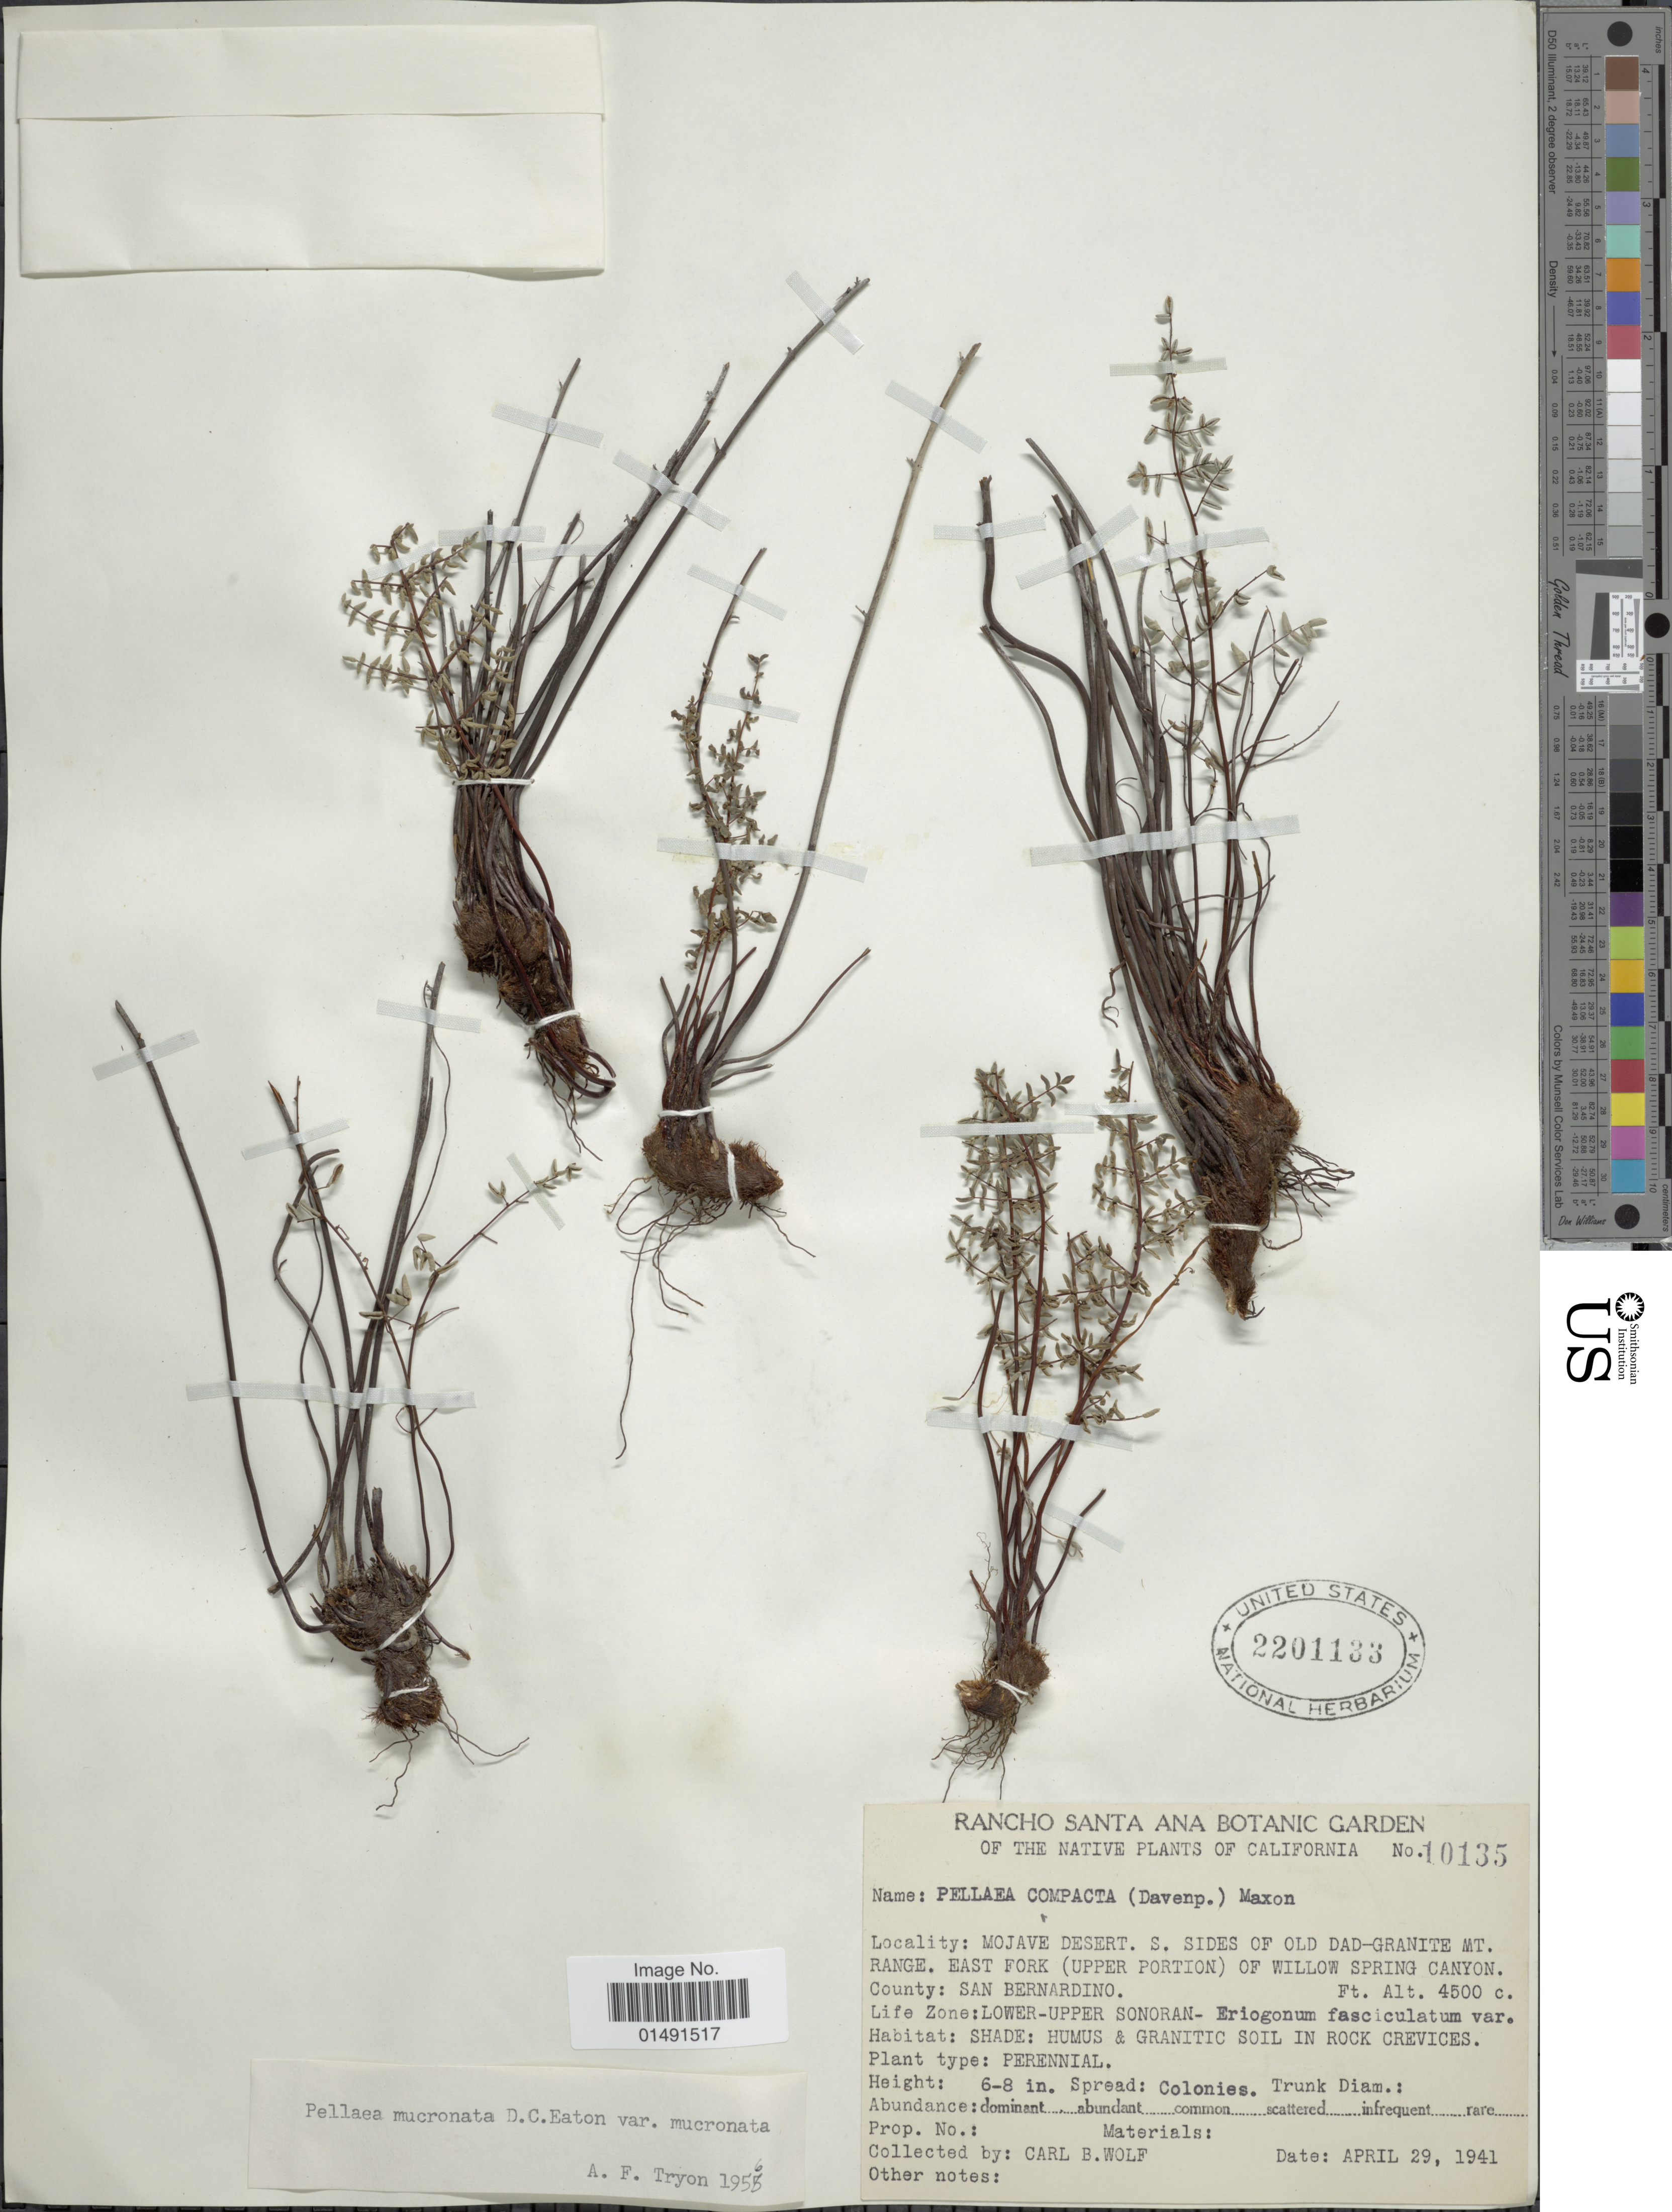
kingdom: Plantae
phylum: Tracheophyta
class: Polypodiopsida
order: Polypodiales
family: Pteridaceae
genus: Pellaea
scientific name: Pellaea mucronata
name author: (D.C. Eaton) D.C. Eaton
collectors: C. B. Wolf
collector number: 10135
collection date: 1941-04-29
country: United States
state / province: California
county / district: San Bernardino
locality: Mojave Desert S Sides of old Dad-granite Mt Range. East Fork (upper Portion) of Willow Spring Canyon, ounty San Bernardino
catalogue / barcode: US 2201133